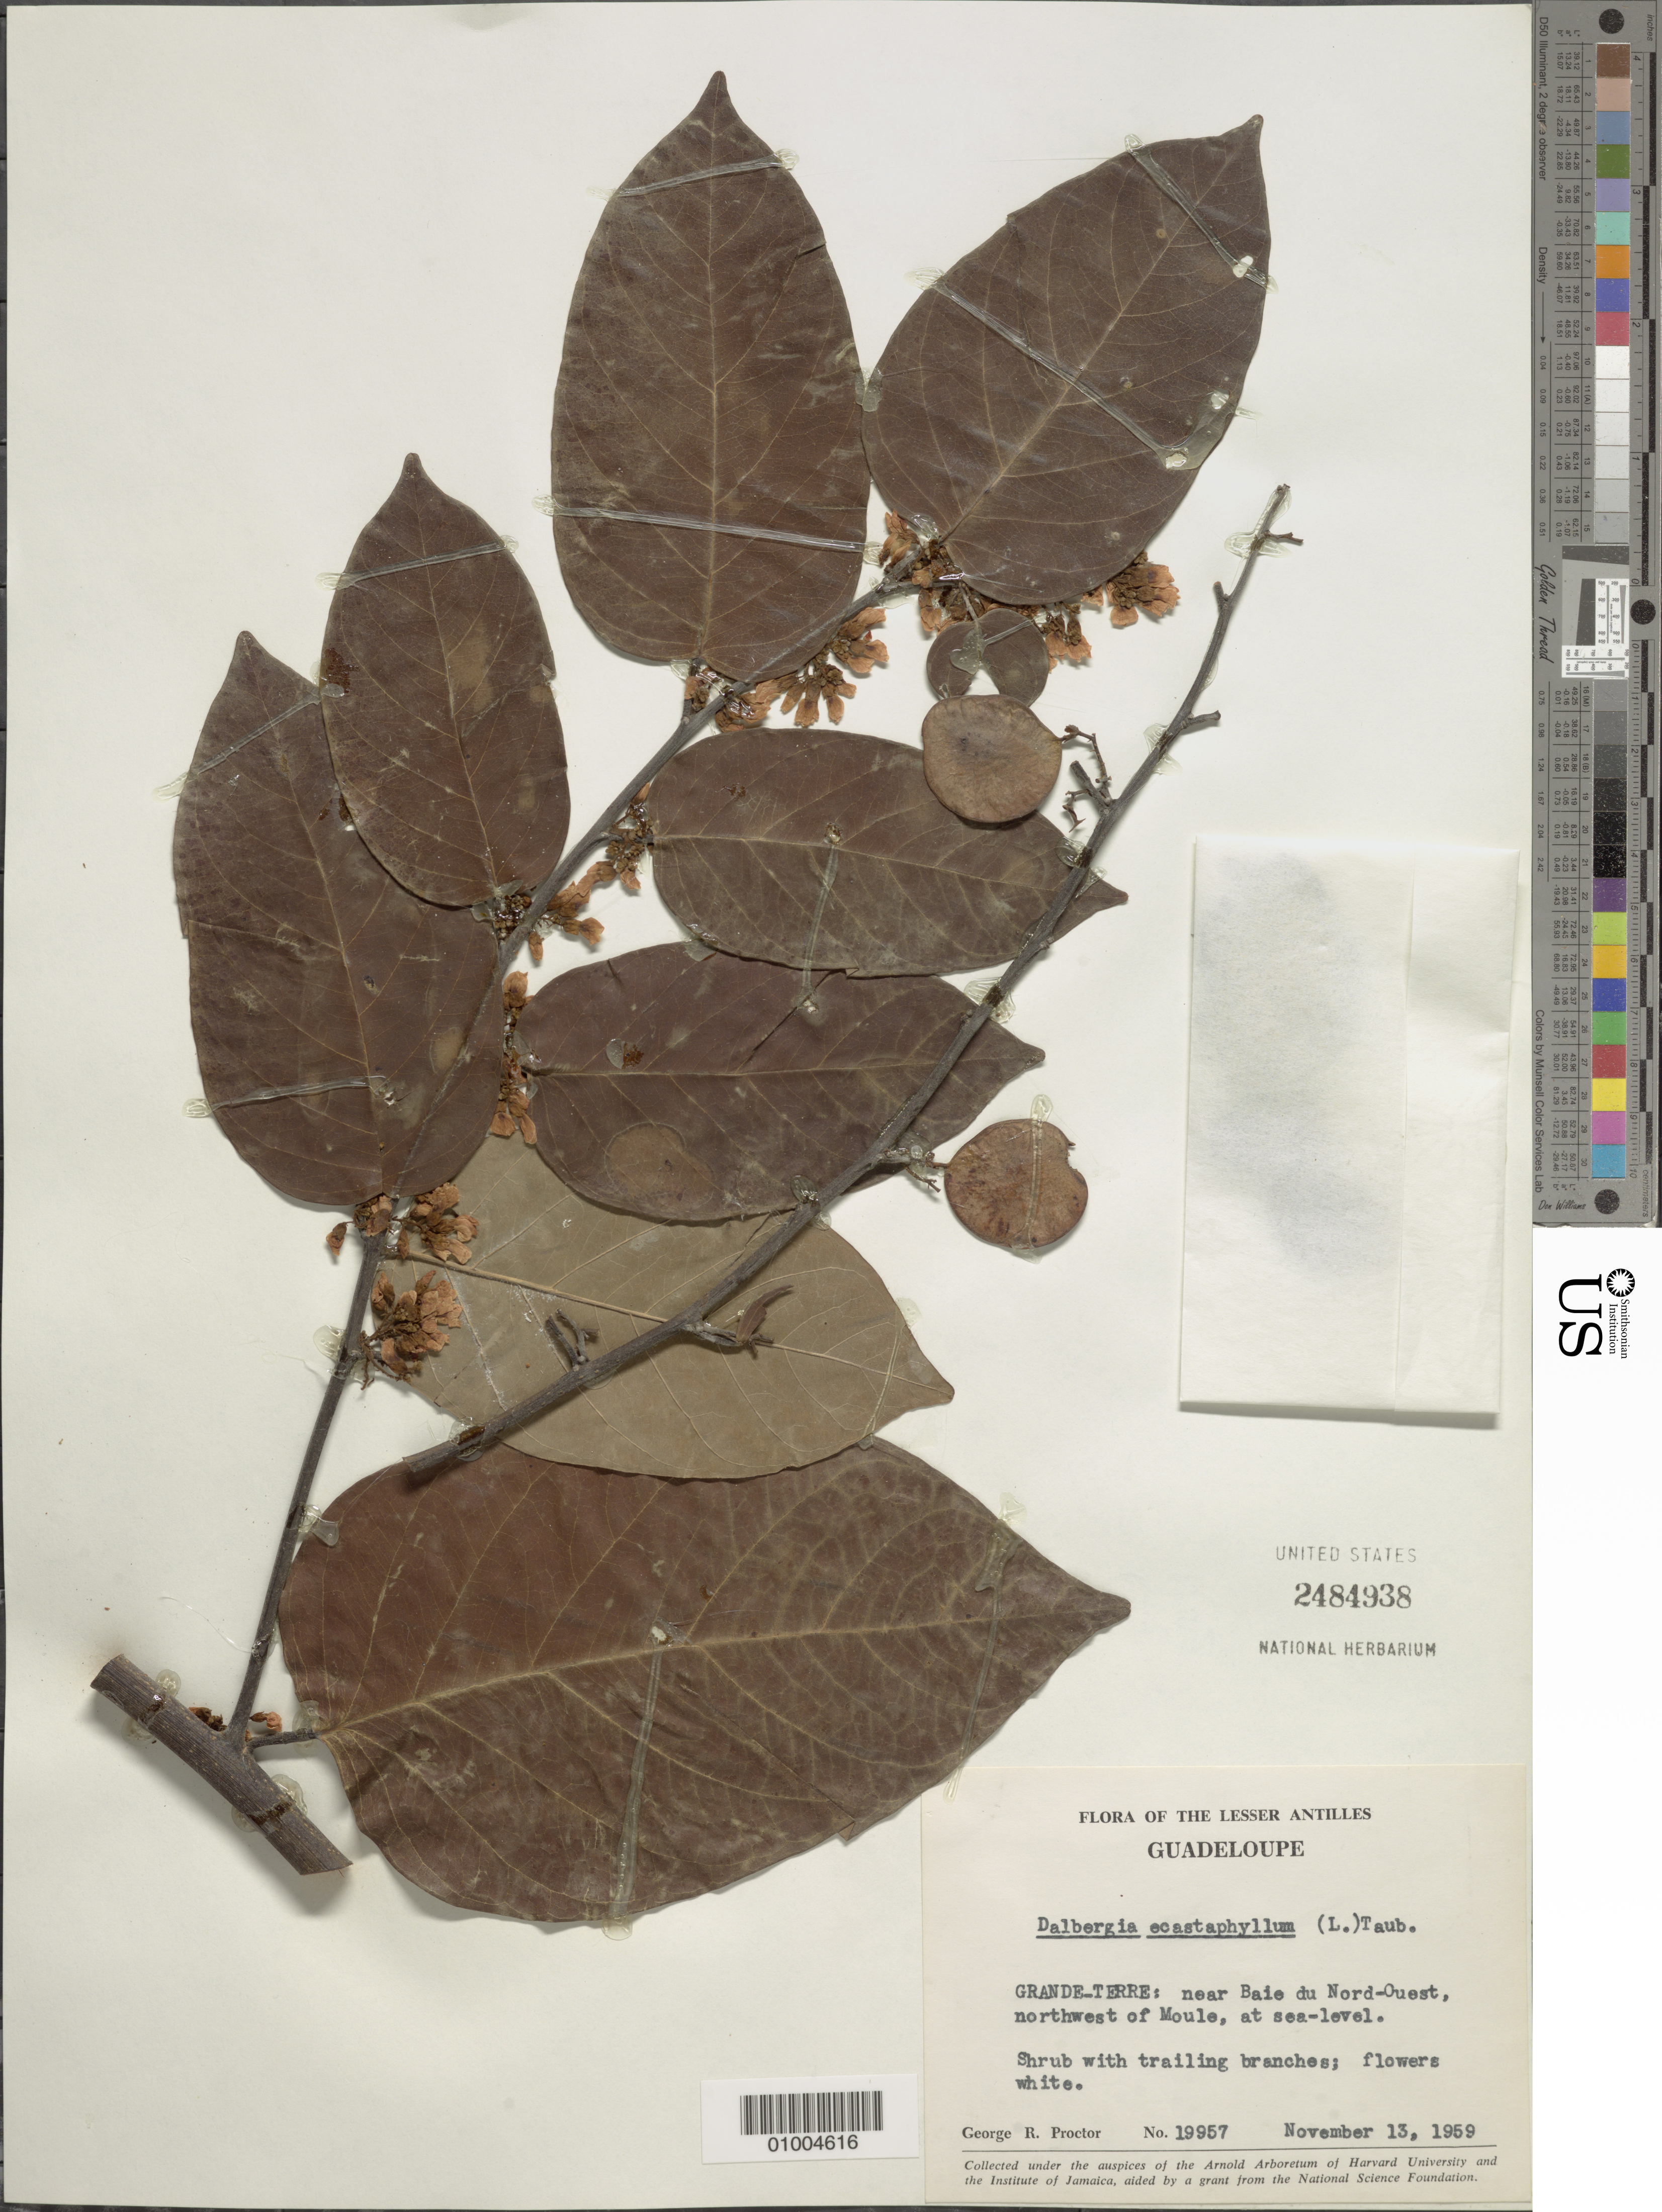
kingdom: Plantae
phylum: Tracheophyta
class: Magnoliopsida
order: Fabales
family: Fabaceae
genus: Dalbergia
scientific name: Dalbergia ecastaphyllum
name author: (L.) Taub.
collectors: G. R. Proctor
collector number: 19957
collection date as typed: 13 Nov 1959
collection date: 1959-11-13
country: Guadeloupe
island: Basse Terre [Guadeloupe]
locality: Grande-Terre; near Baie du Nord-Ouest, NW of Moule, sea-level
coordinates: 0 N, 0 E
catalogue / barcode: US 2484938